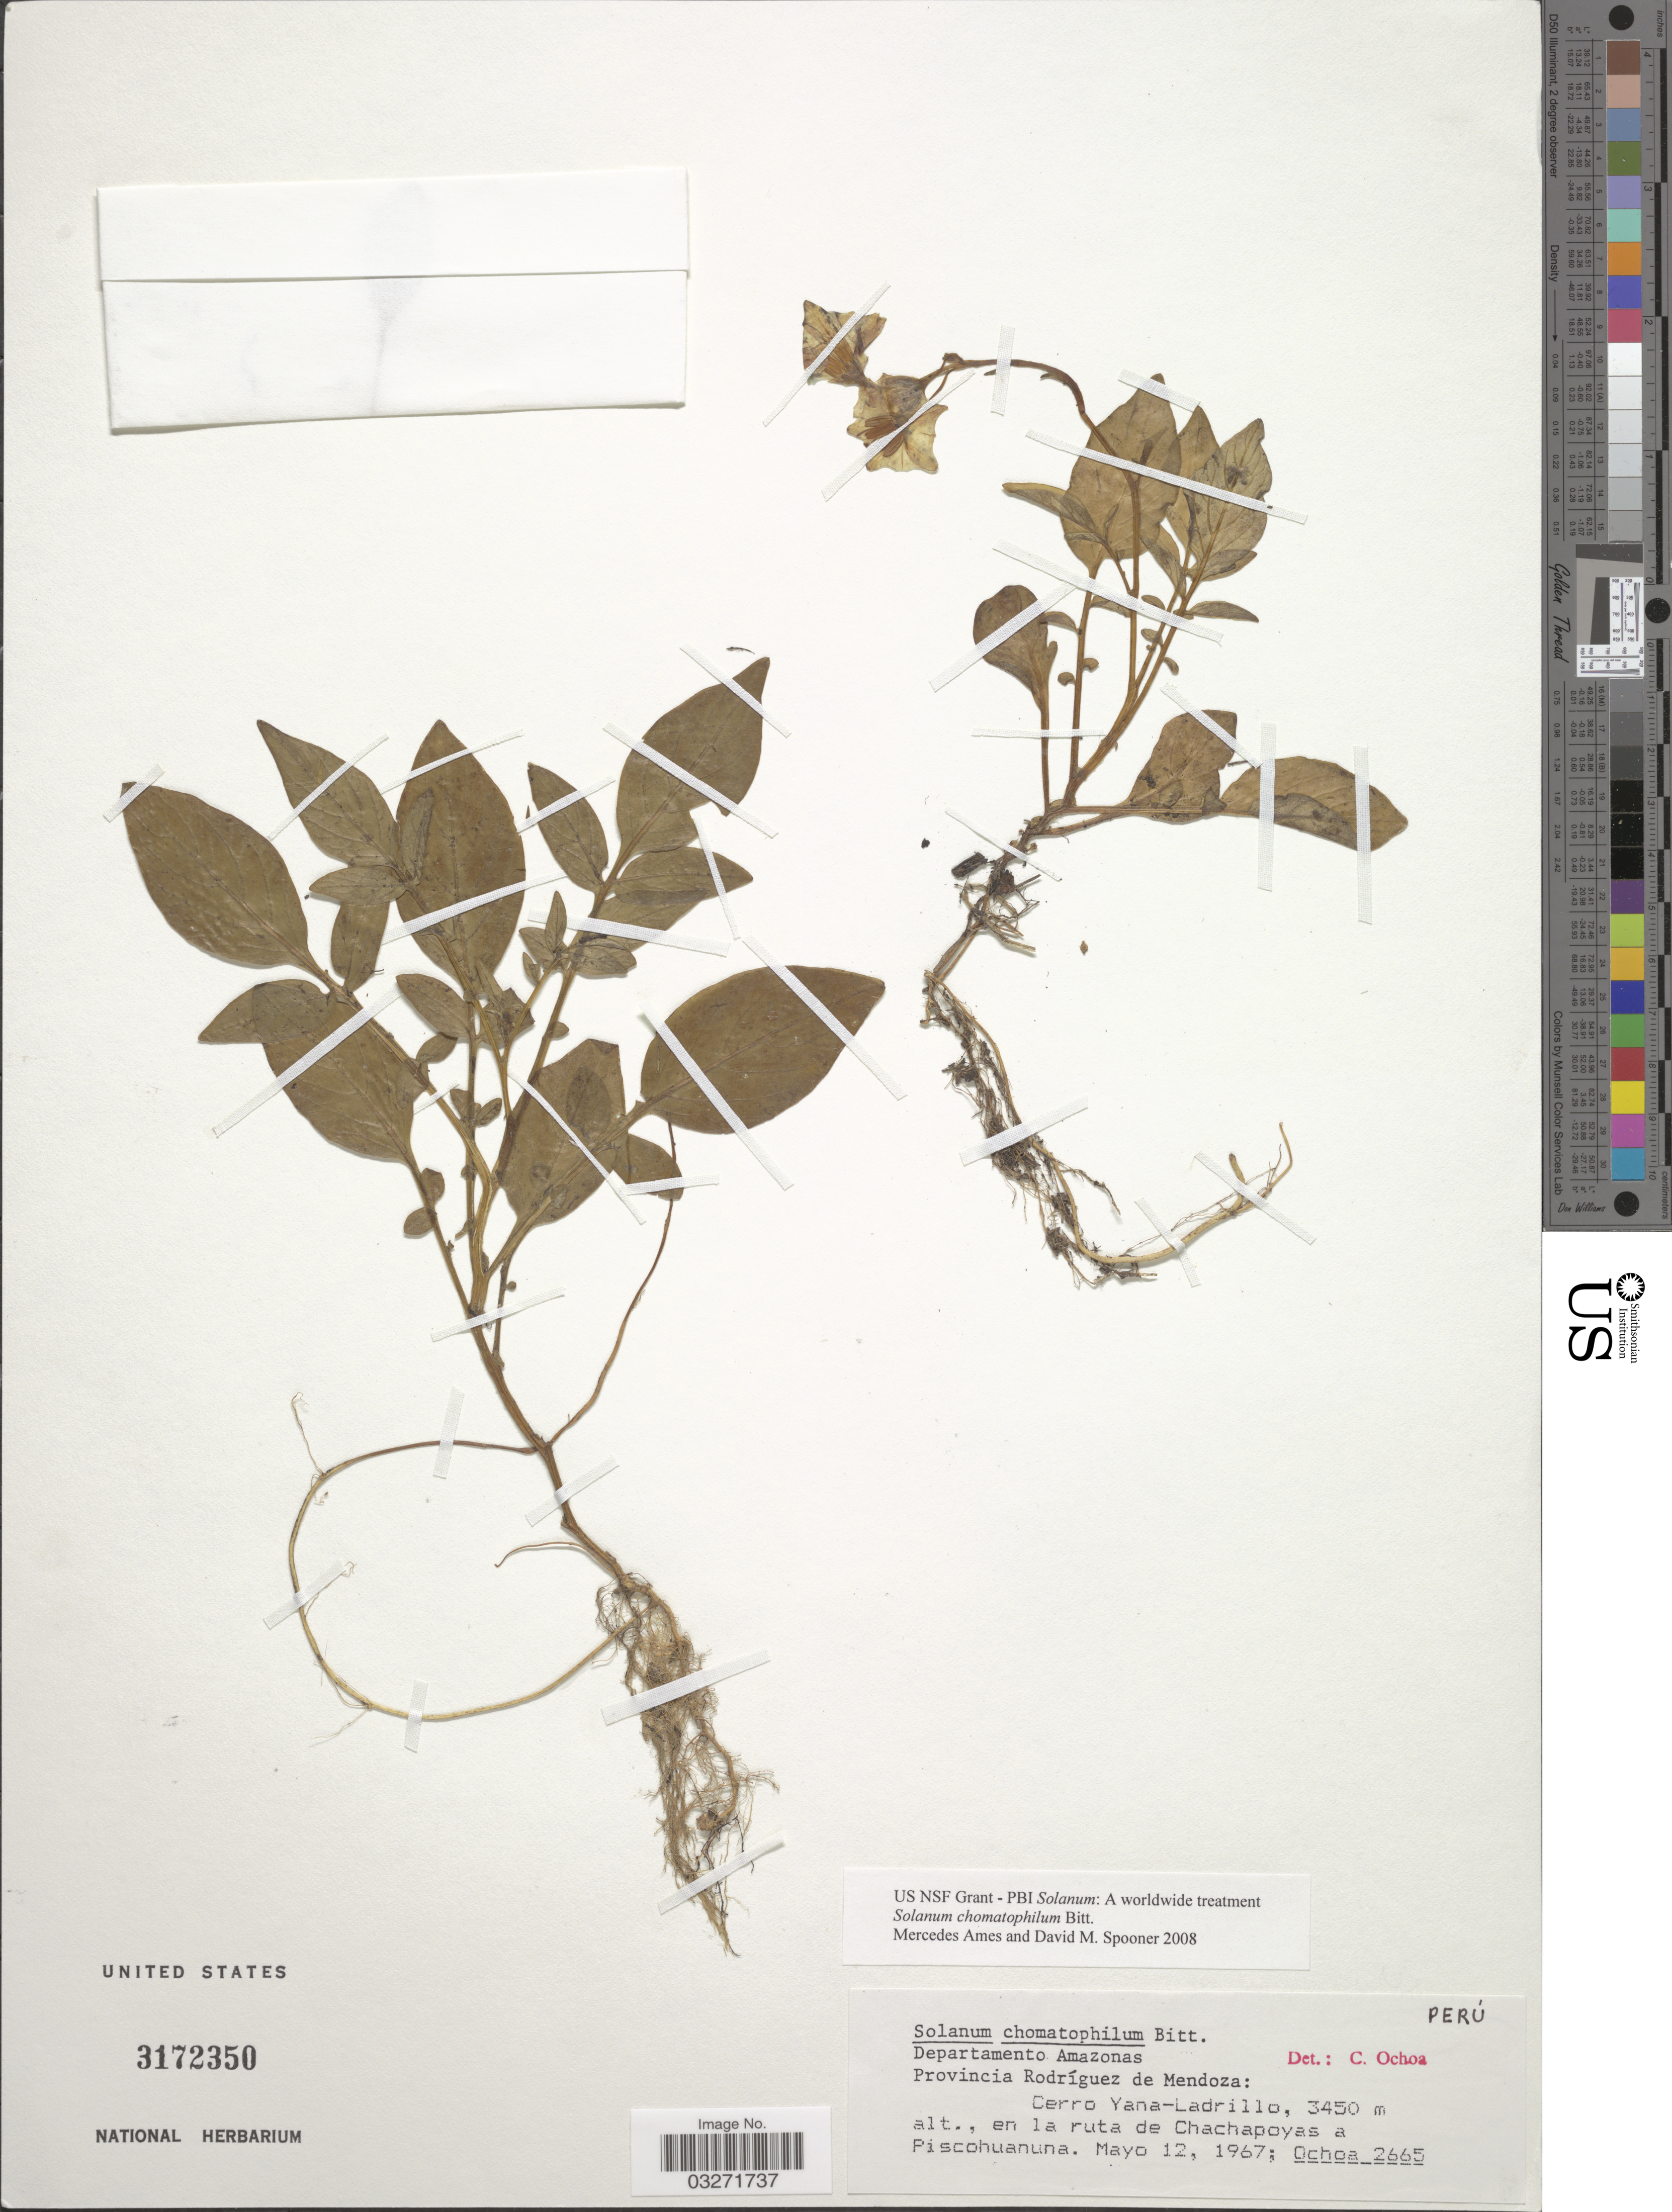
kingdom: Plantae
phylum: Tracheophyta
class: Magnoliopsida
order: Solanales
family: Solanaceae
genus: Solanum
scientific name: Solanum chomatophilum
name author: Bitter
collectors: -. Ochoa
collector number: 2665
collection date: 1967-05-12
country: Peru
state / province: Amazonas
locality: Departamento Amazonas. Provincia Rodríguez de Mendoza: Cerro Yana-Ladrillo, en la ruta de Chachapoyas a Piscohuanuna.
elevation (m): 3450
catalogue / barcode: US 3172350